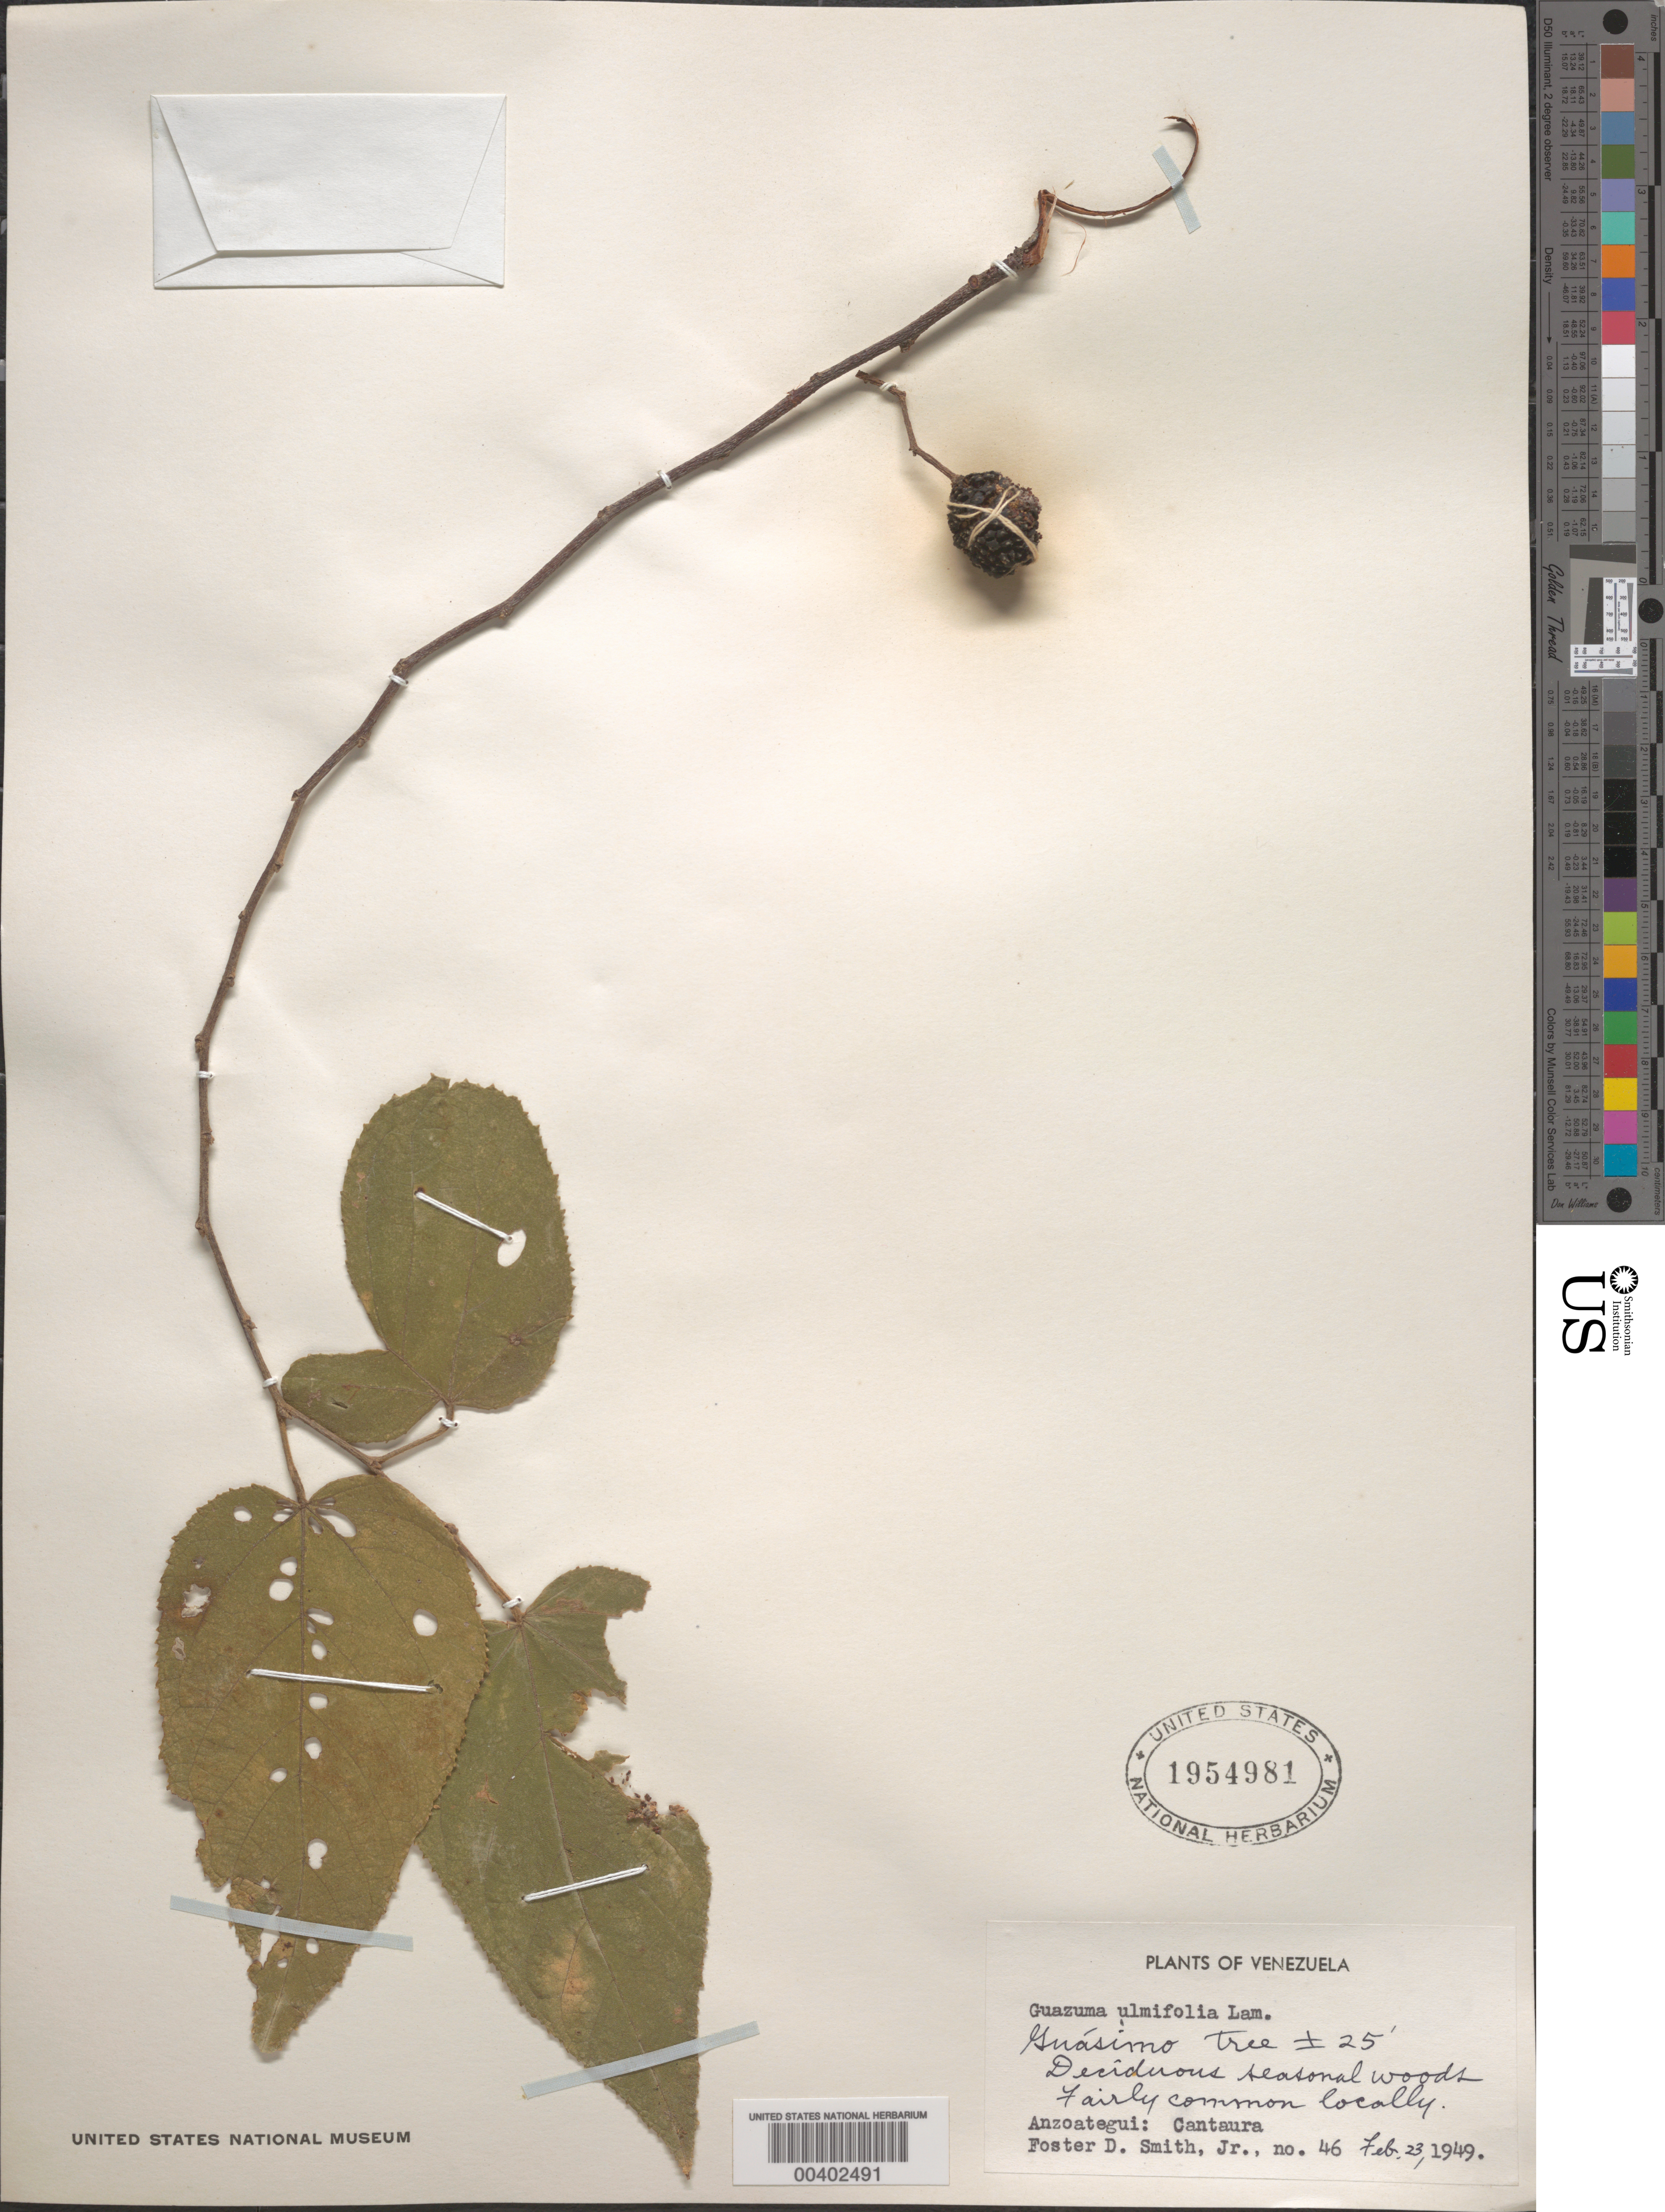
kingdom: Plantae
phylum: Tracheophyta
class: Magnoliopsida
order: Malvales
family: Malvaceae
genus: Guazuma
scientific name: Guazuma ulmifolia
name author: Lam.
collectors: F. Smith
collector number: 46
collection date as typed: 23 Feb 1949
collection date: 1949-02-23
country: Venezuela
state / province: Anzoátegui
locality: Cantaura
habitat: Deciduous seasonal woods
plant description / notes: Common name: uásimo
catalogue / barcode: US 1954981